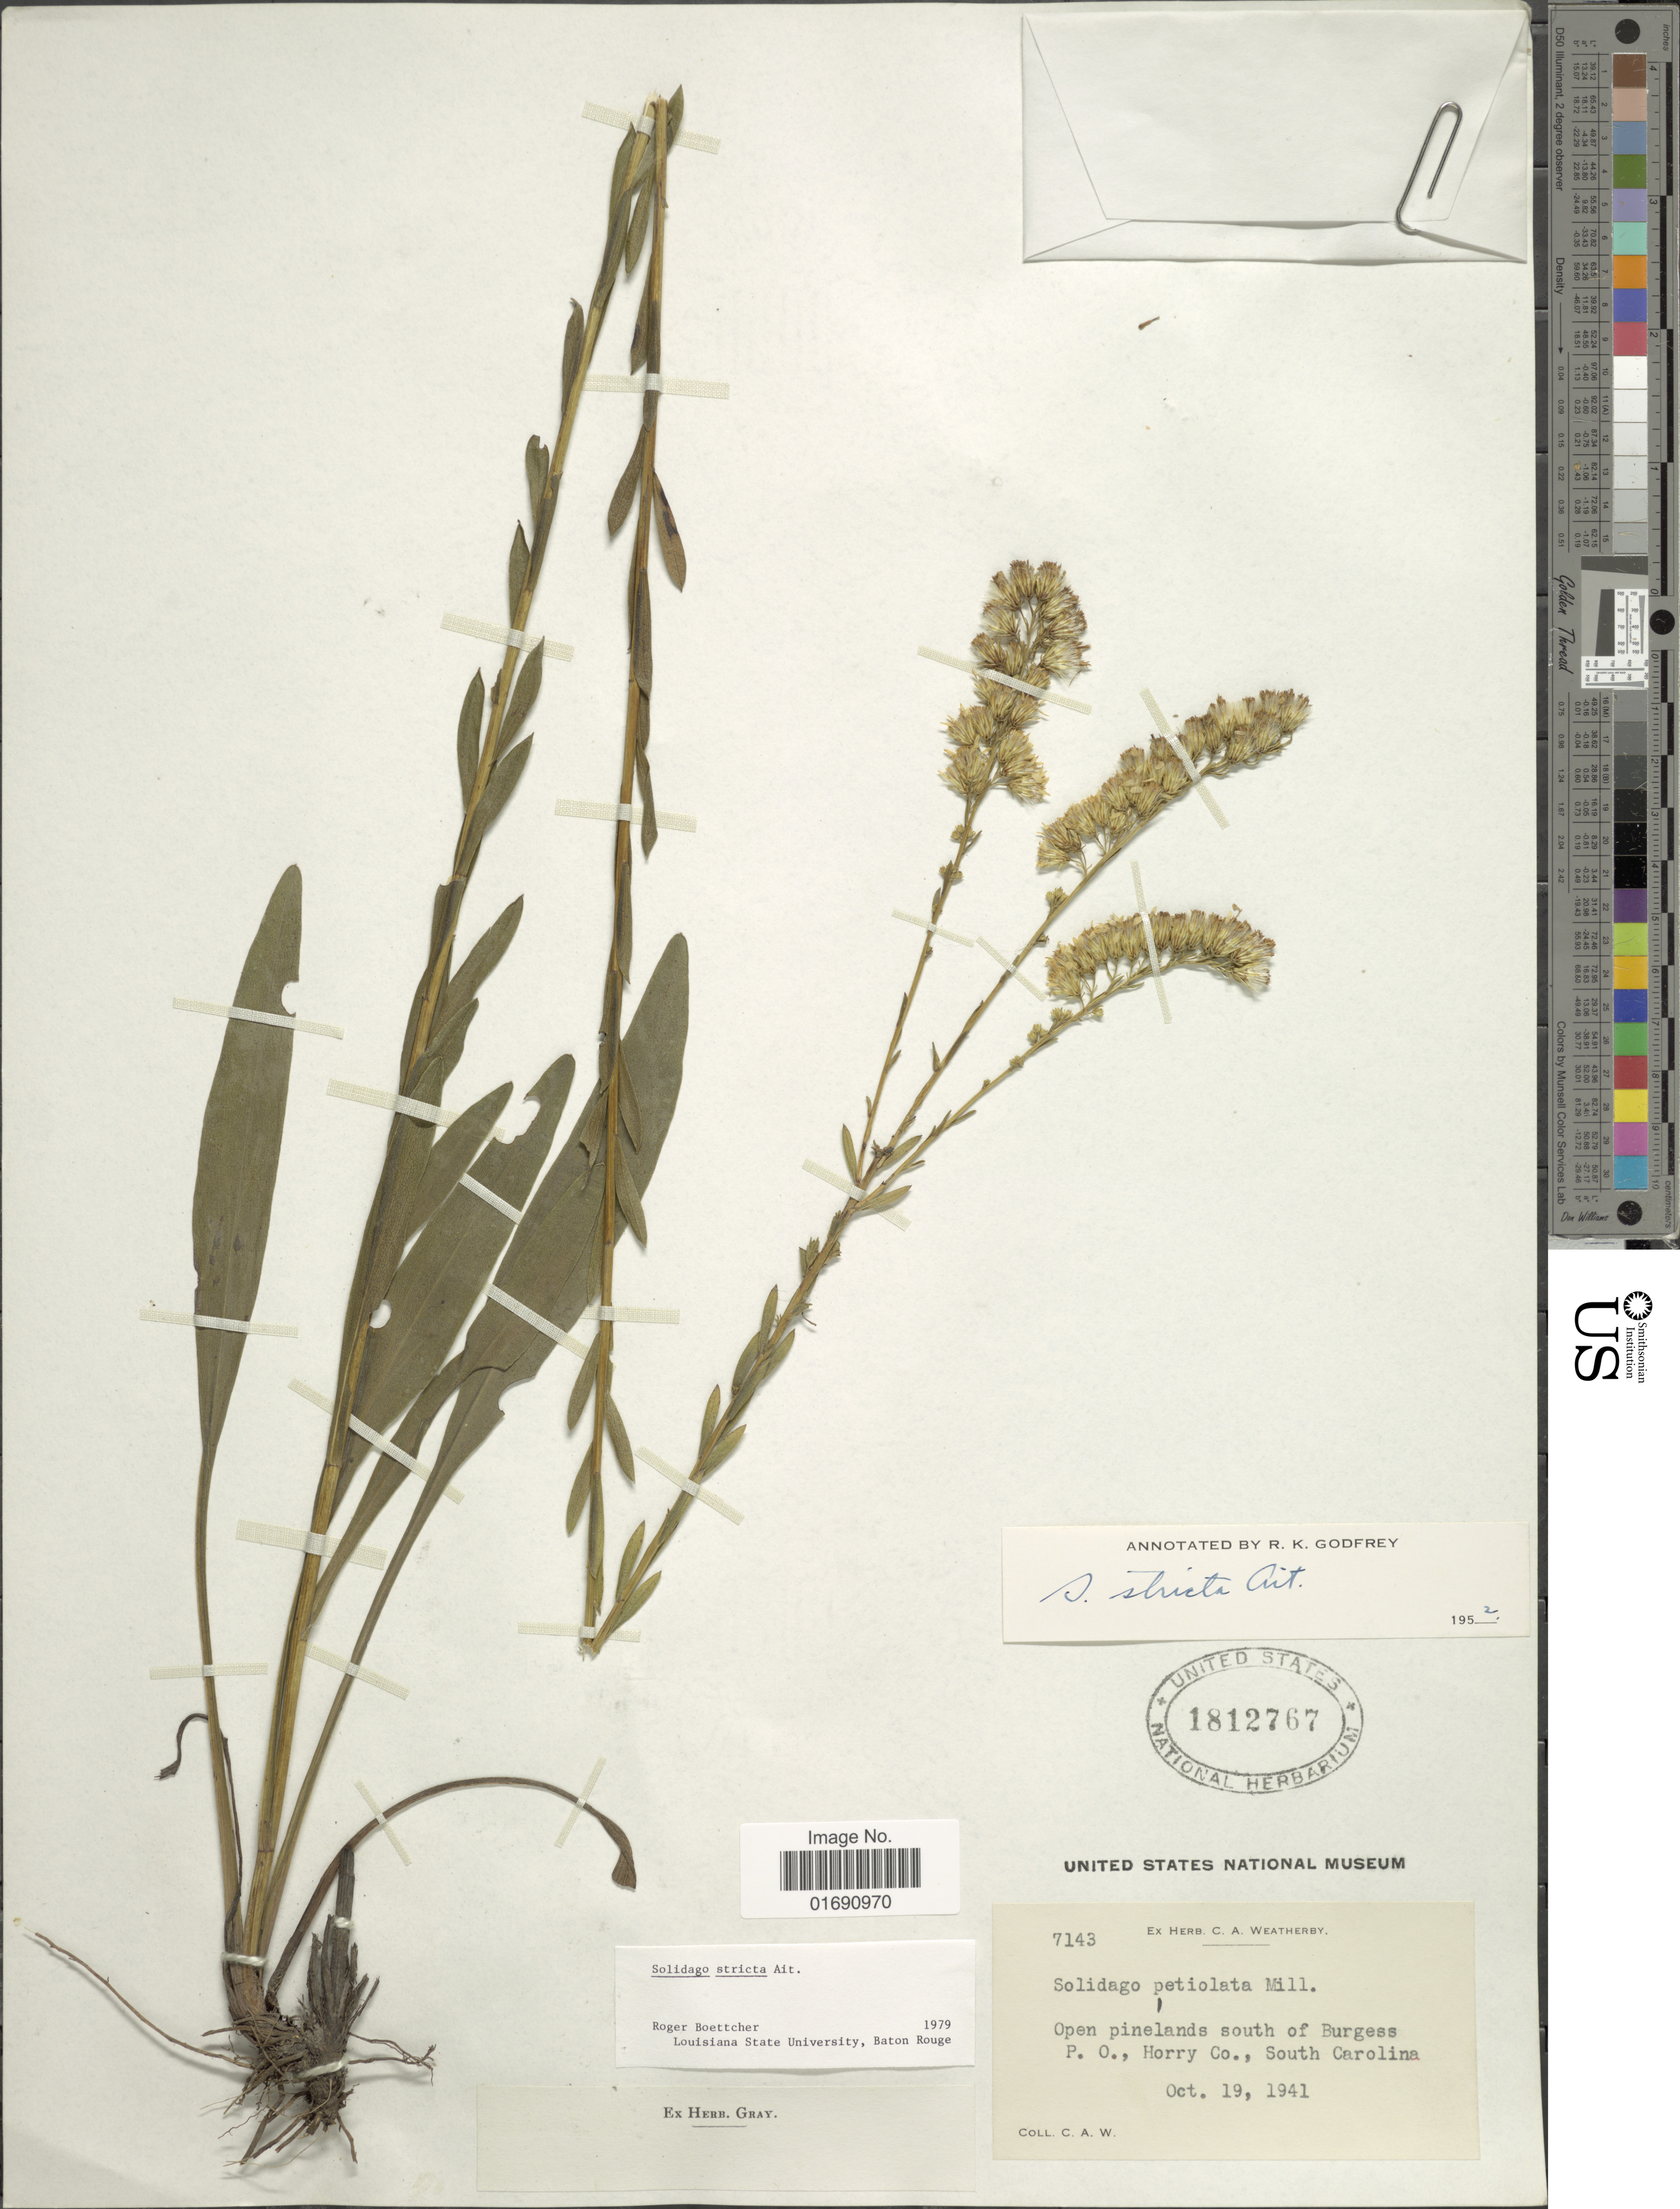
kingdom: Plantae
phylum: Tracheophyta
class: Magnoliopsida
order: Asterales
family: Asteraceae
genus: Solidago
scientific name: Solidago stricta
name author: Aiton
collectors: C. A. Weatherby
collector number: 7143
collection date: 1941-10-19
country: United States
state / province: North Carolina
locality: Open pinelands south of Burgess P.O., Horry Co.,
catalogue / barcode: US 1812767